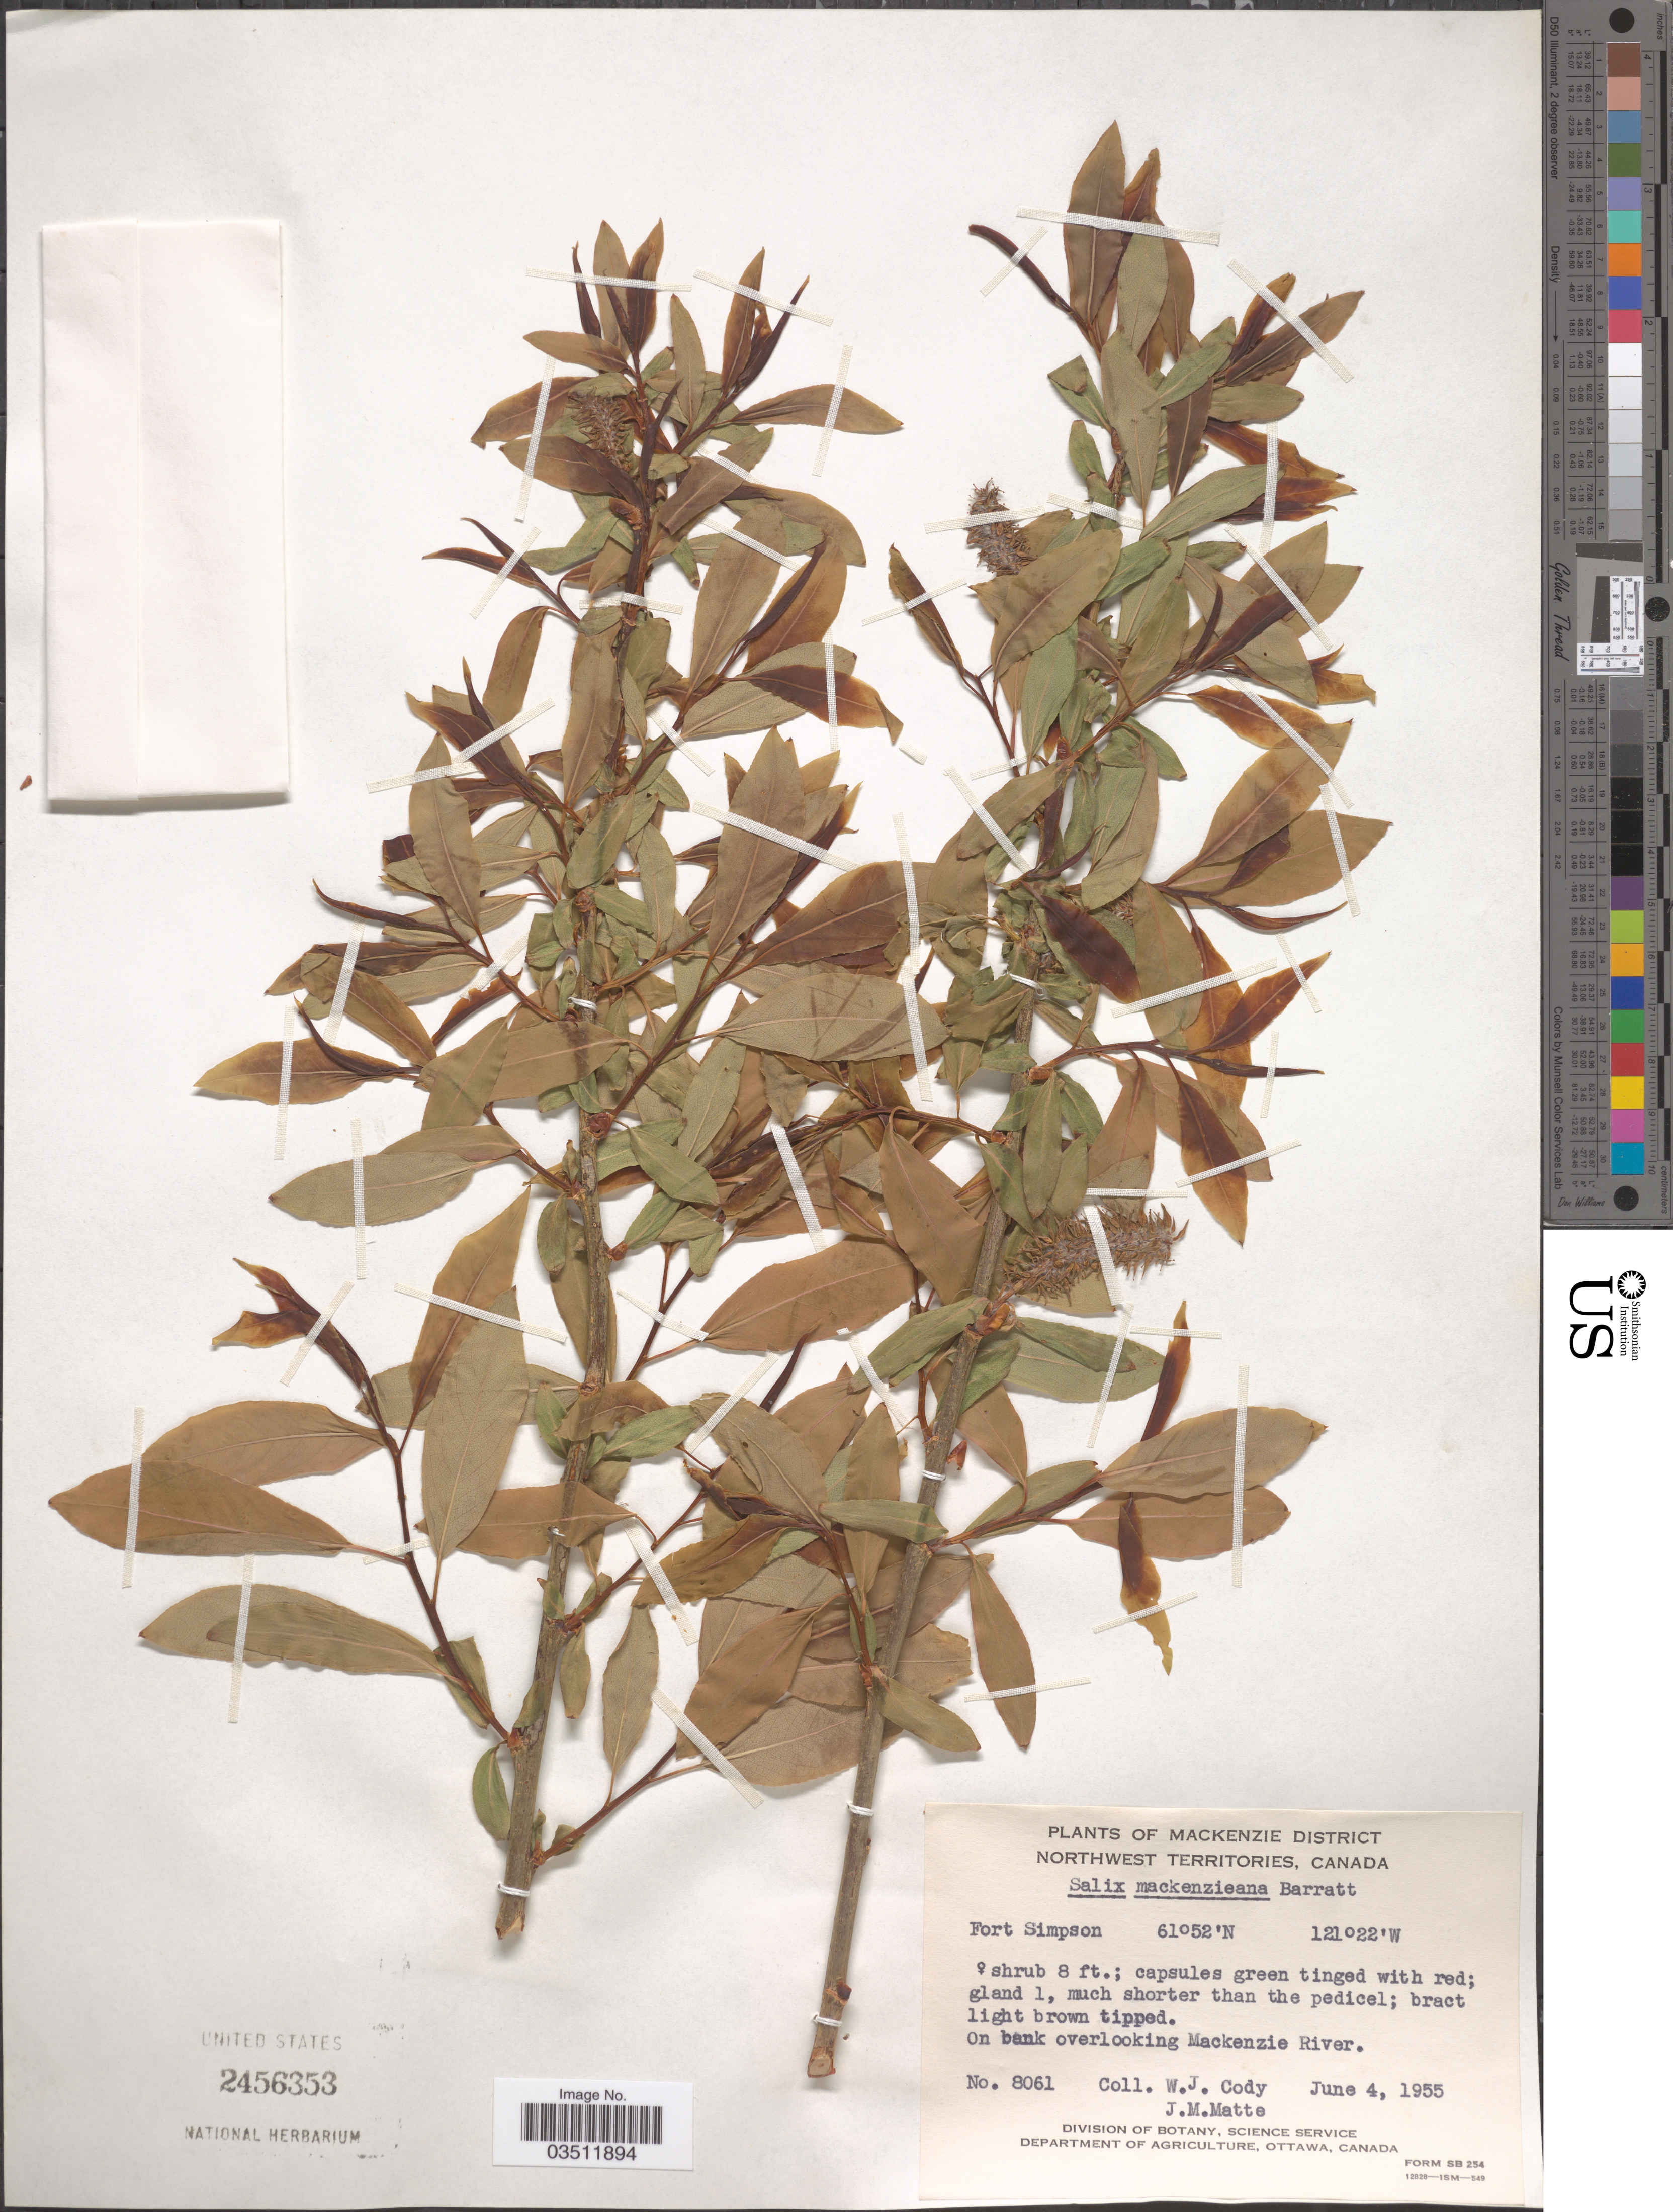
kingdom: Plantae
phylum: Tracheophyta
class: Magnoliopsida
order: Malpighiales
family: Salicaceae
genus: Salix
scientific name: Salix mackenziana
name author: (Hook.) Barratt ex Hook.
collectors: W. Cody & J. Matte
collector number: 8061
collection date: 1955-06-04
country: Canada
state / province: Northwest Territories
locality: Mackenzie District. On bank overlooking Mackenzie River.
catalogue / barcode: US 2456353